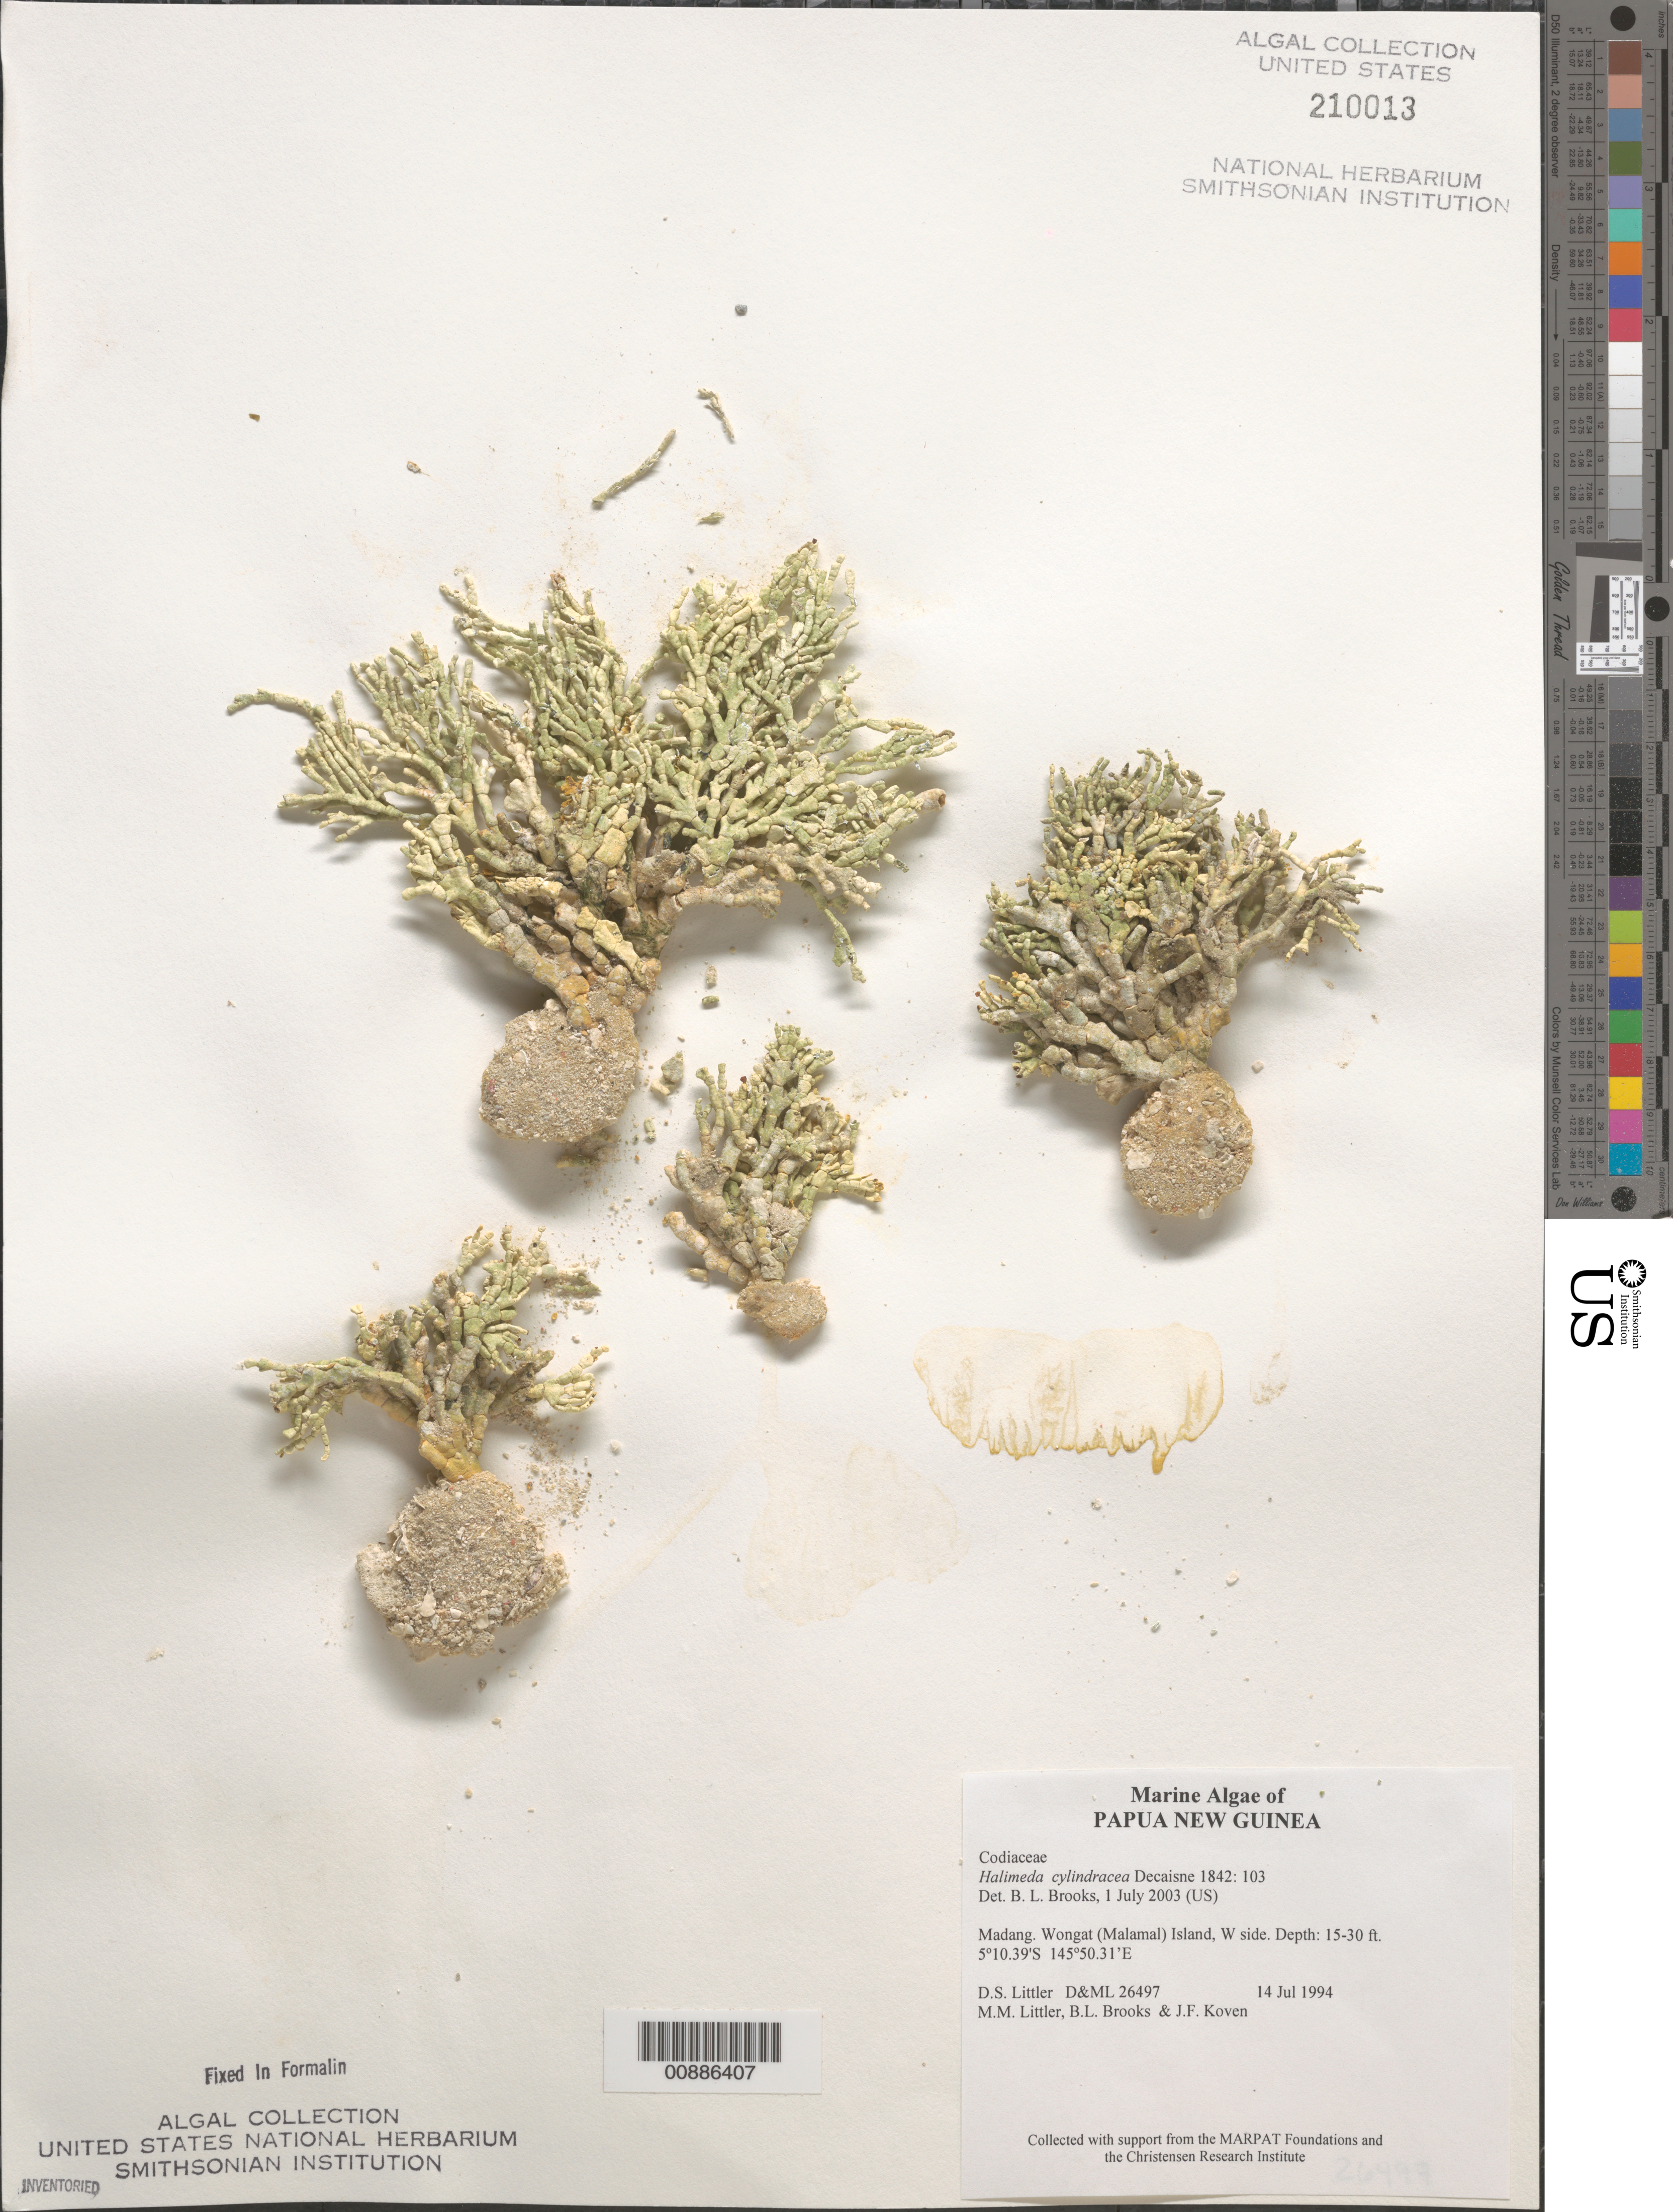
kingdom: Plantae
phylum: Chlorophyta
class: Ulvophyceae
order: Bryopsidales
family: Halimedaceae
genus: Halimeda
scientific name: Halimeda cylindracea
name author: Decne.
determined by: Brooks, B. L., (BOT), Smithsonian Institution - National Museum of Natural History (UNITED STATES)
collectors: D. S. Littler, M. M. Littler, B. Brooks & J. Koven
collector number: D&ML 26497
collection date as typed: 14 Jul 1994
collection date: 1994-07-14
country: Papua New Guinea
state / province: Madang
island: Wongat [Malamal]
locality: West side of island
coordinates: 5 10.39'S, 145 50.31'E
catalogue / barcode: US 210013